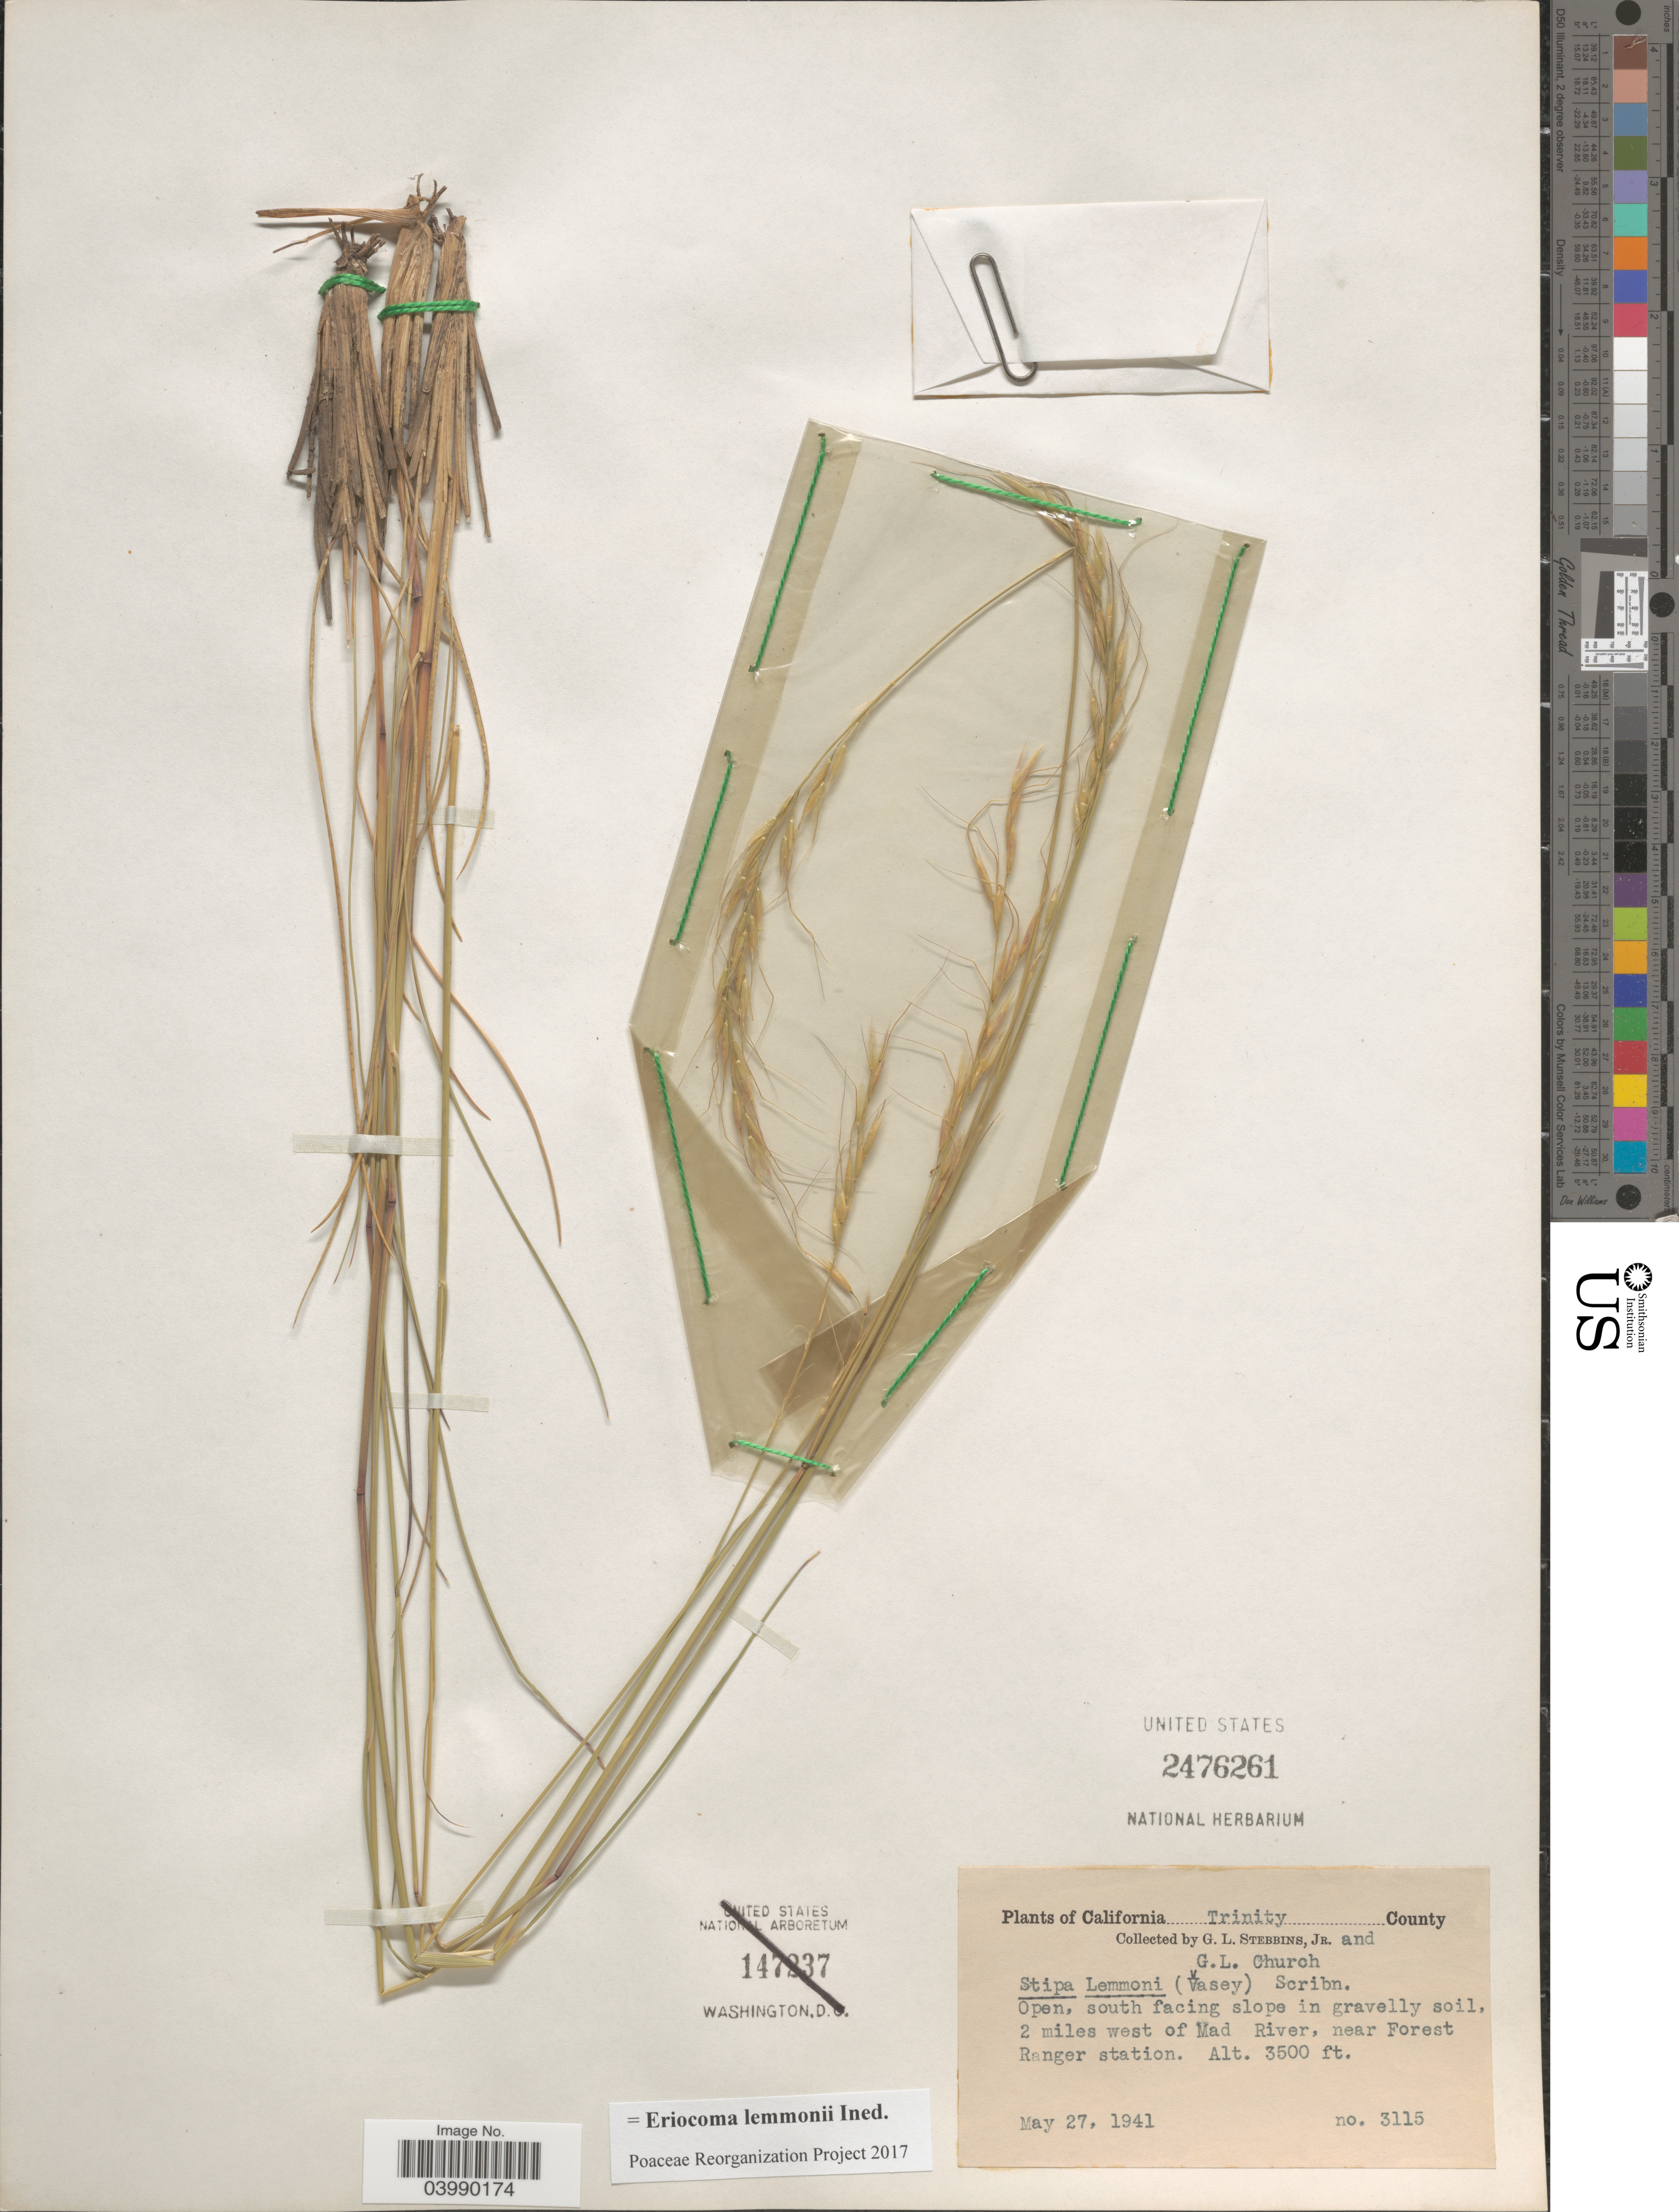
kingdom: Plantae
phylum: Tracheophyta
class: Liliopsida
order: Poales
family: Poaceae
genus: Eriocoma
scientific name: Eriocoma lemmonii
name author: (Vasey) Romasch.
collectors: G. L. Stebbins & G. L. Church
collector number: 3115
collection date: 1941-05-27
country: United States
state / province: California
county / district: Trinity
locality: Trinity County. South facing slope in gravelly soil, 2 miles west of Mad River, near Forest Ranger station.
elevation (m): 1067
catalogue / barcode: US 2476261